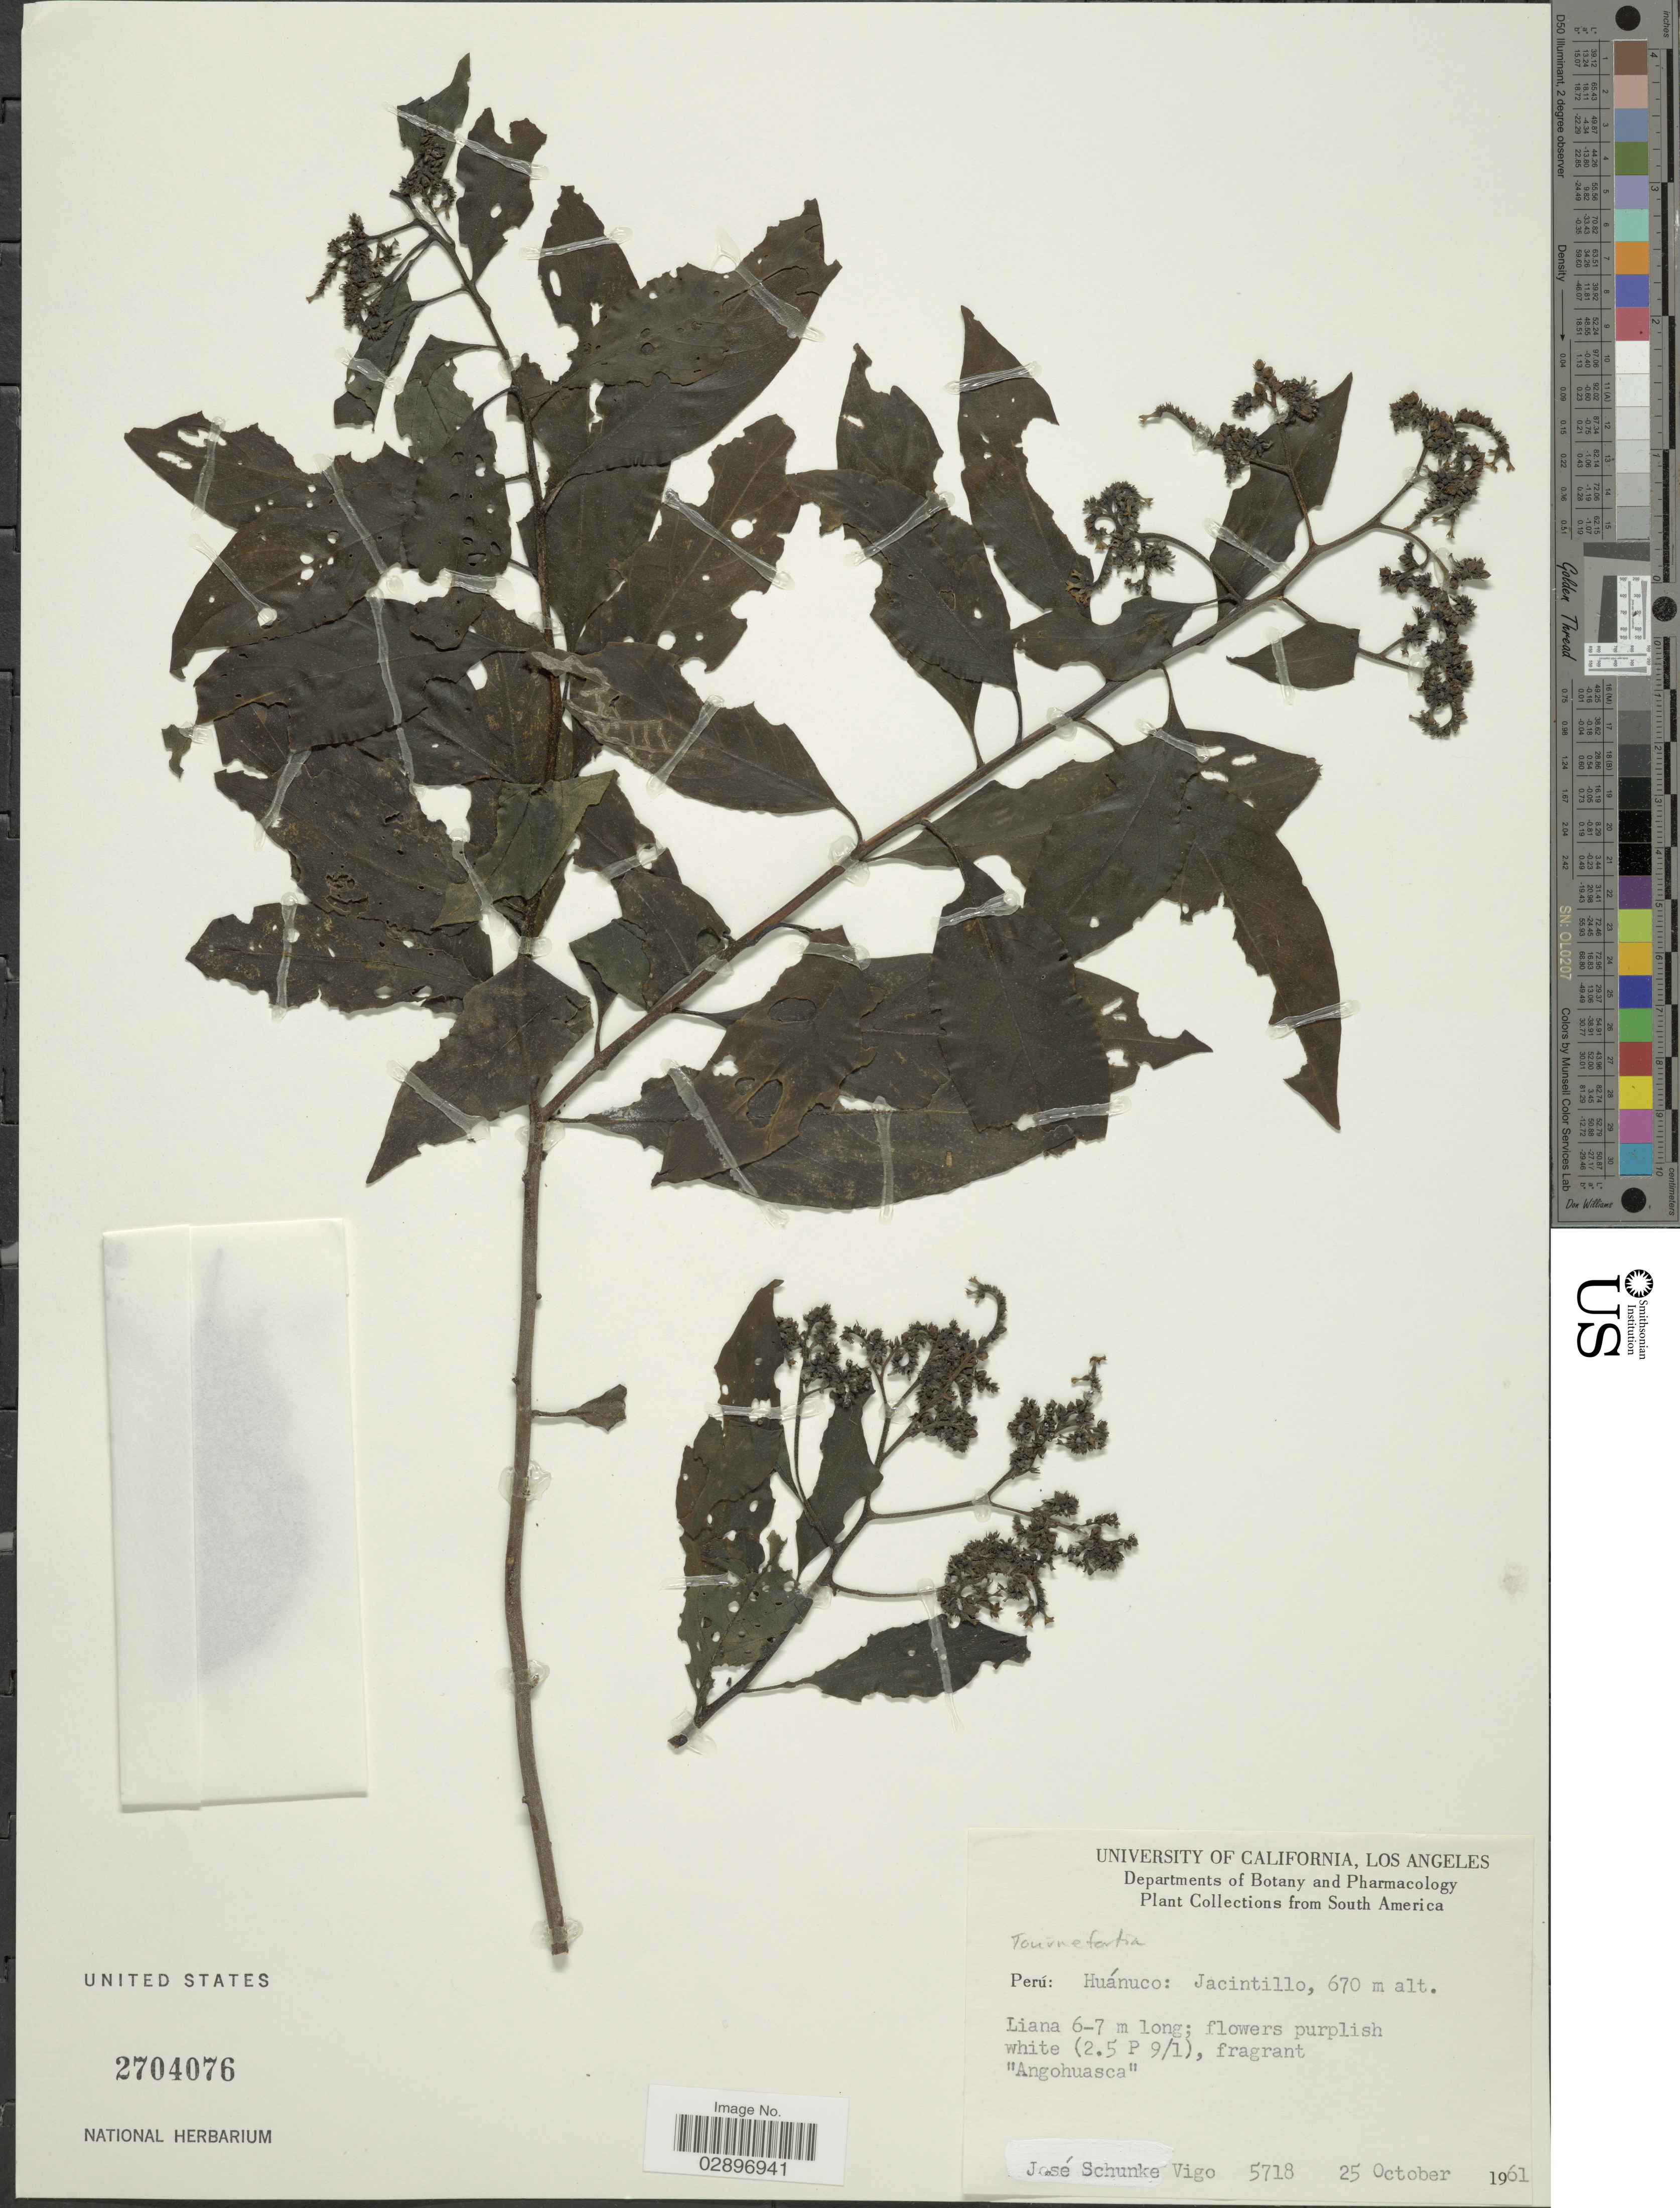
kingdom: Plantae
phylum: Tracheophyta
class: Magnoliopsida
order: Boraginales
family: Heliotropiaceae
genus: Tournefortia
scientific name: Tournefortia bicolor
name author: Sw.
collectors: J. Schunke Vigo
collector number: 5718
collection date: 1961-10-25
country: Peru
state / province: Huánuco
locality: Jacintillo.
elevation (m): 670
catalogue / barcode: US 2704076